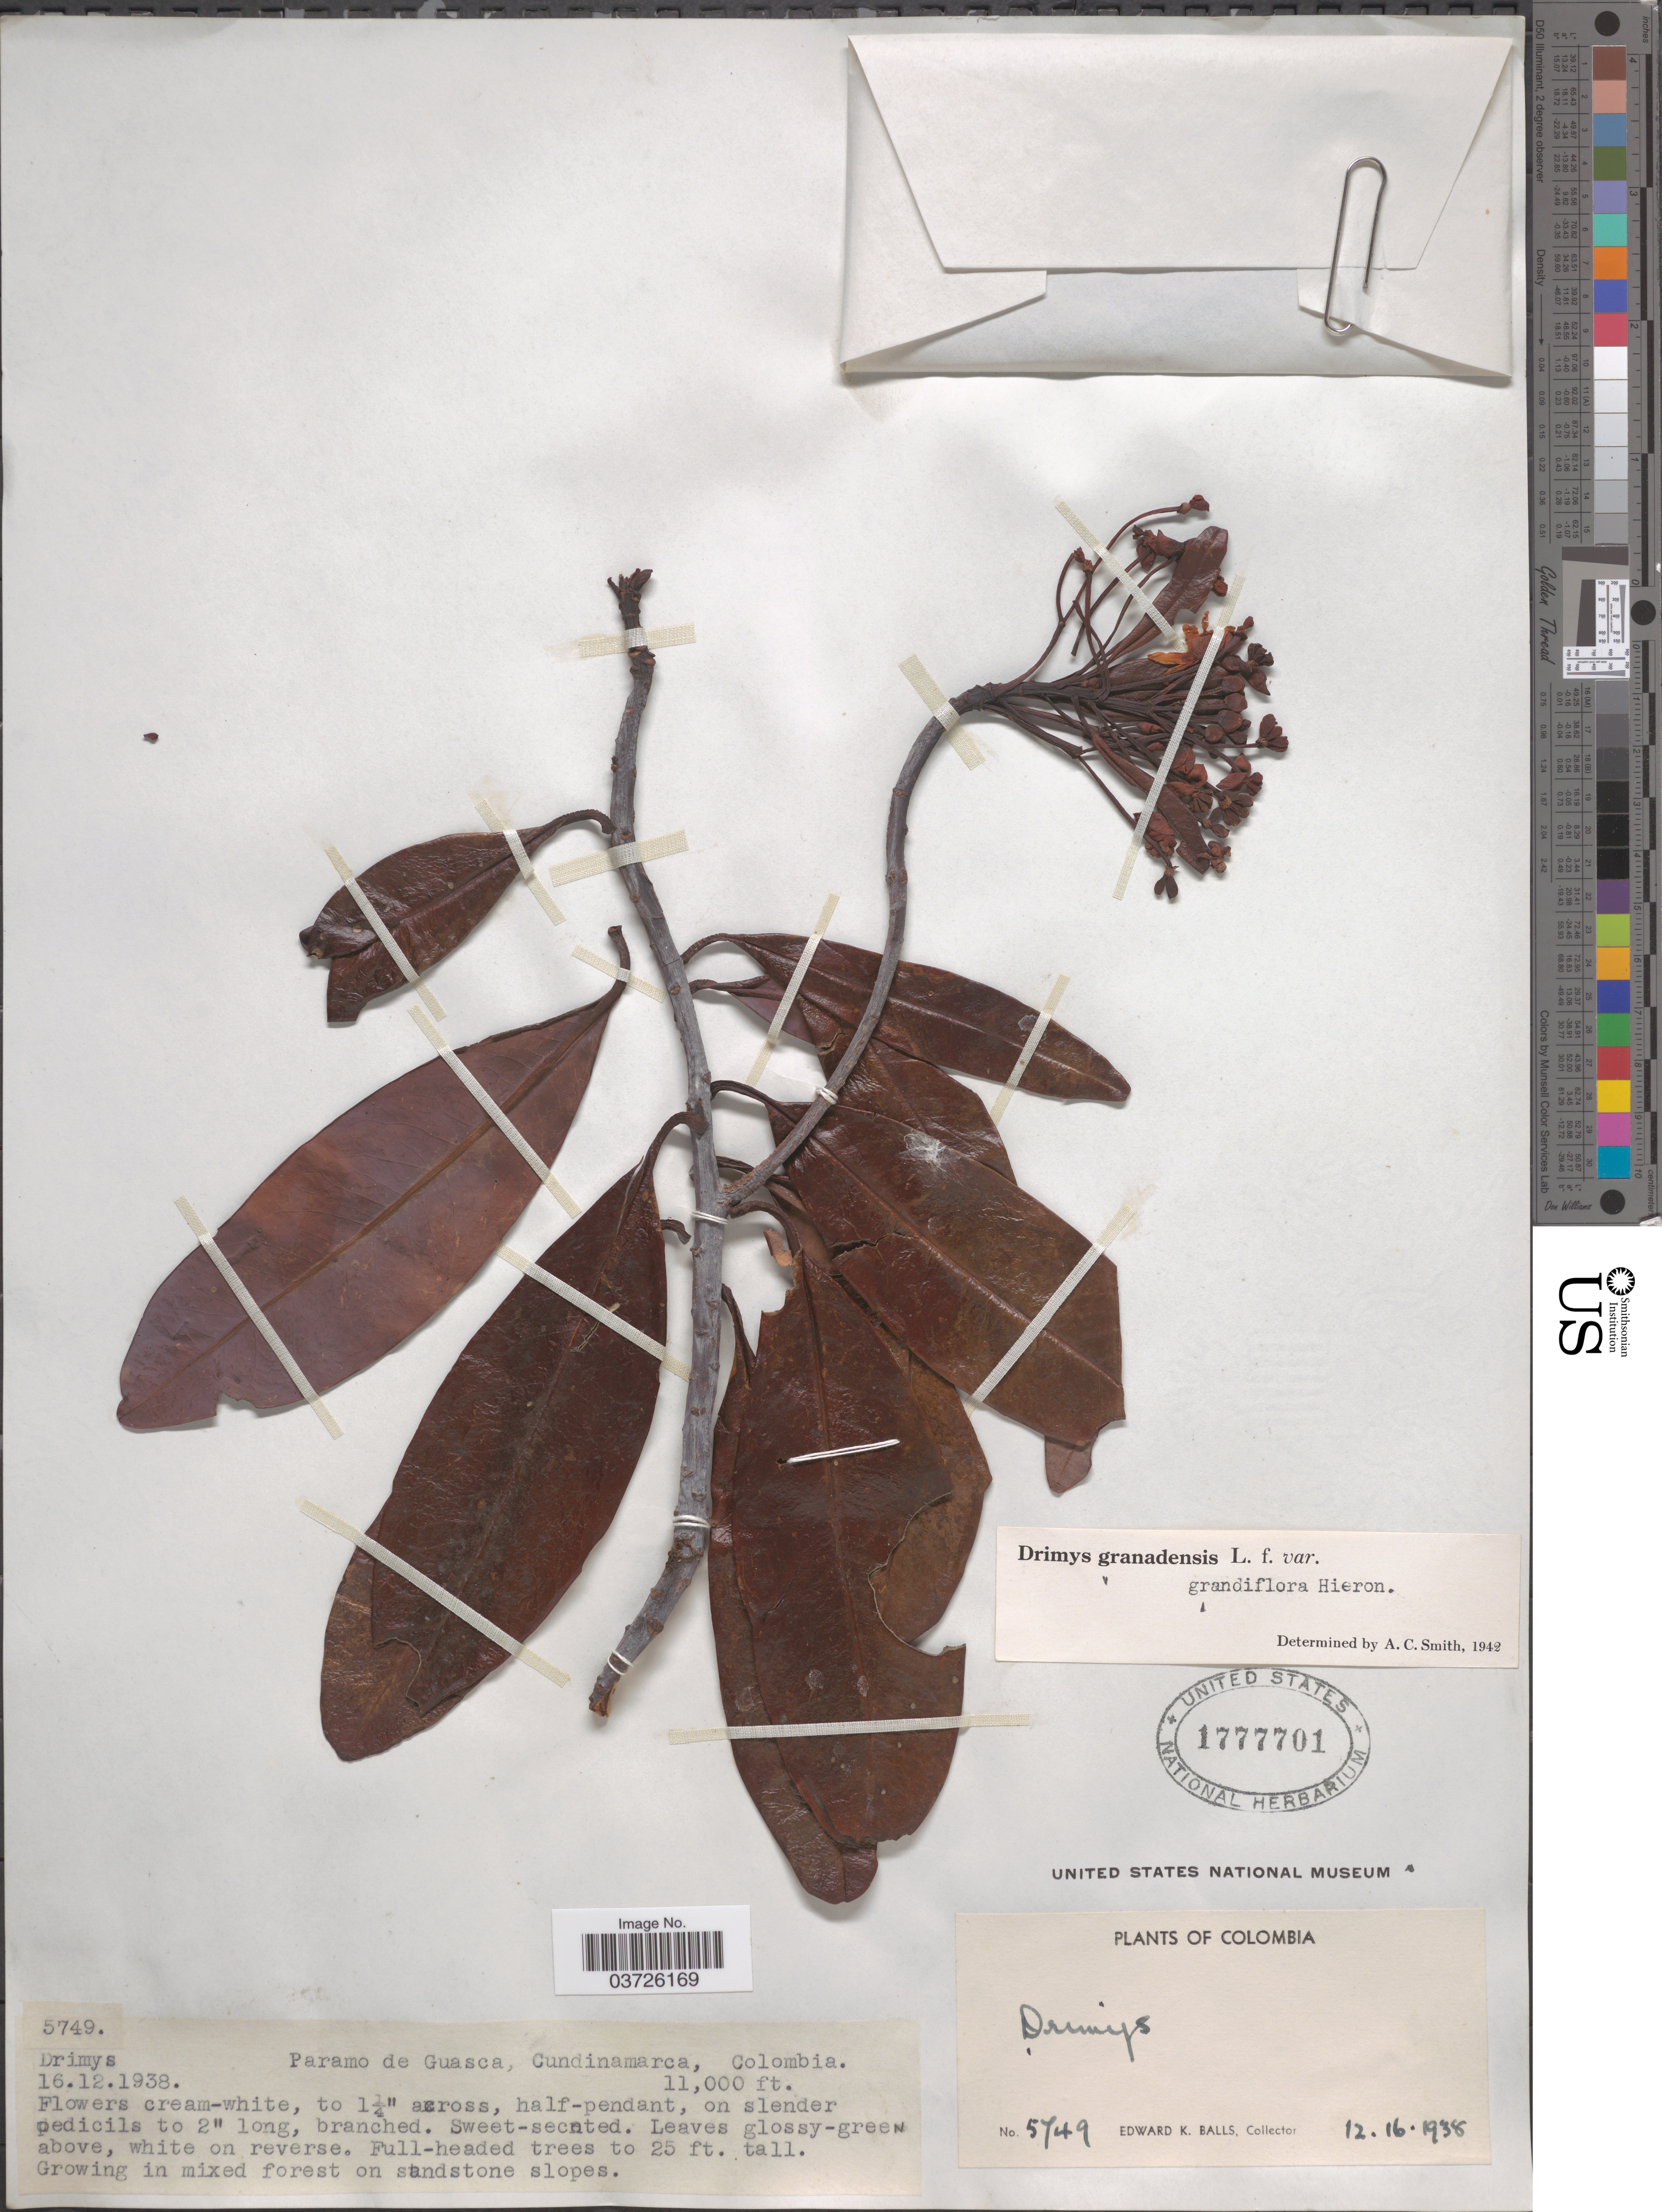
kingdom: Plantae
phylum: Tracheophyta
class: Magnoliopsida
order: Canellales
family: Winteraceae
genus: Drimys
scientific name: Drimys granadensis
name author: L. f.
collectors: E. K. Balls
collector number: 5749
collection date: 1938-12-16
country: Colombia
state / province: Cundinamarca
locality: Paramo de Guasca.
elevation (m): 3353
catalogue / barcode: US 1777701